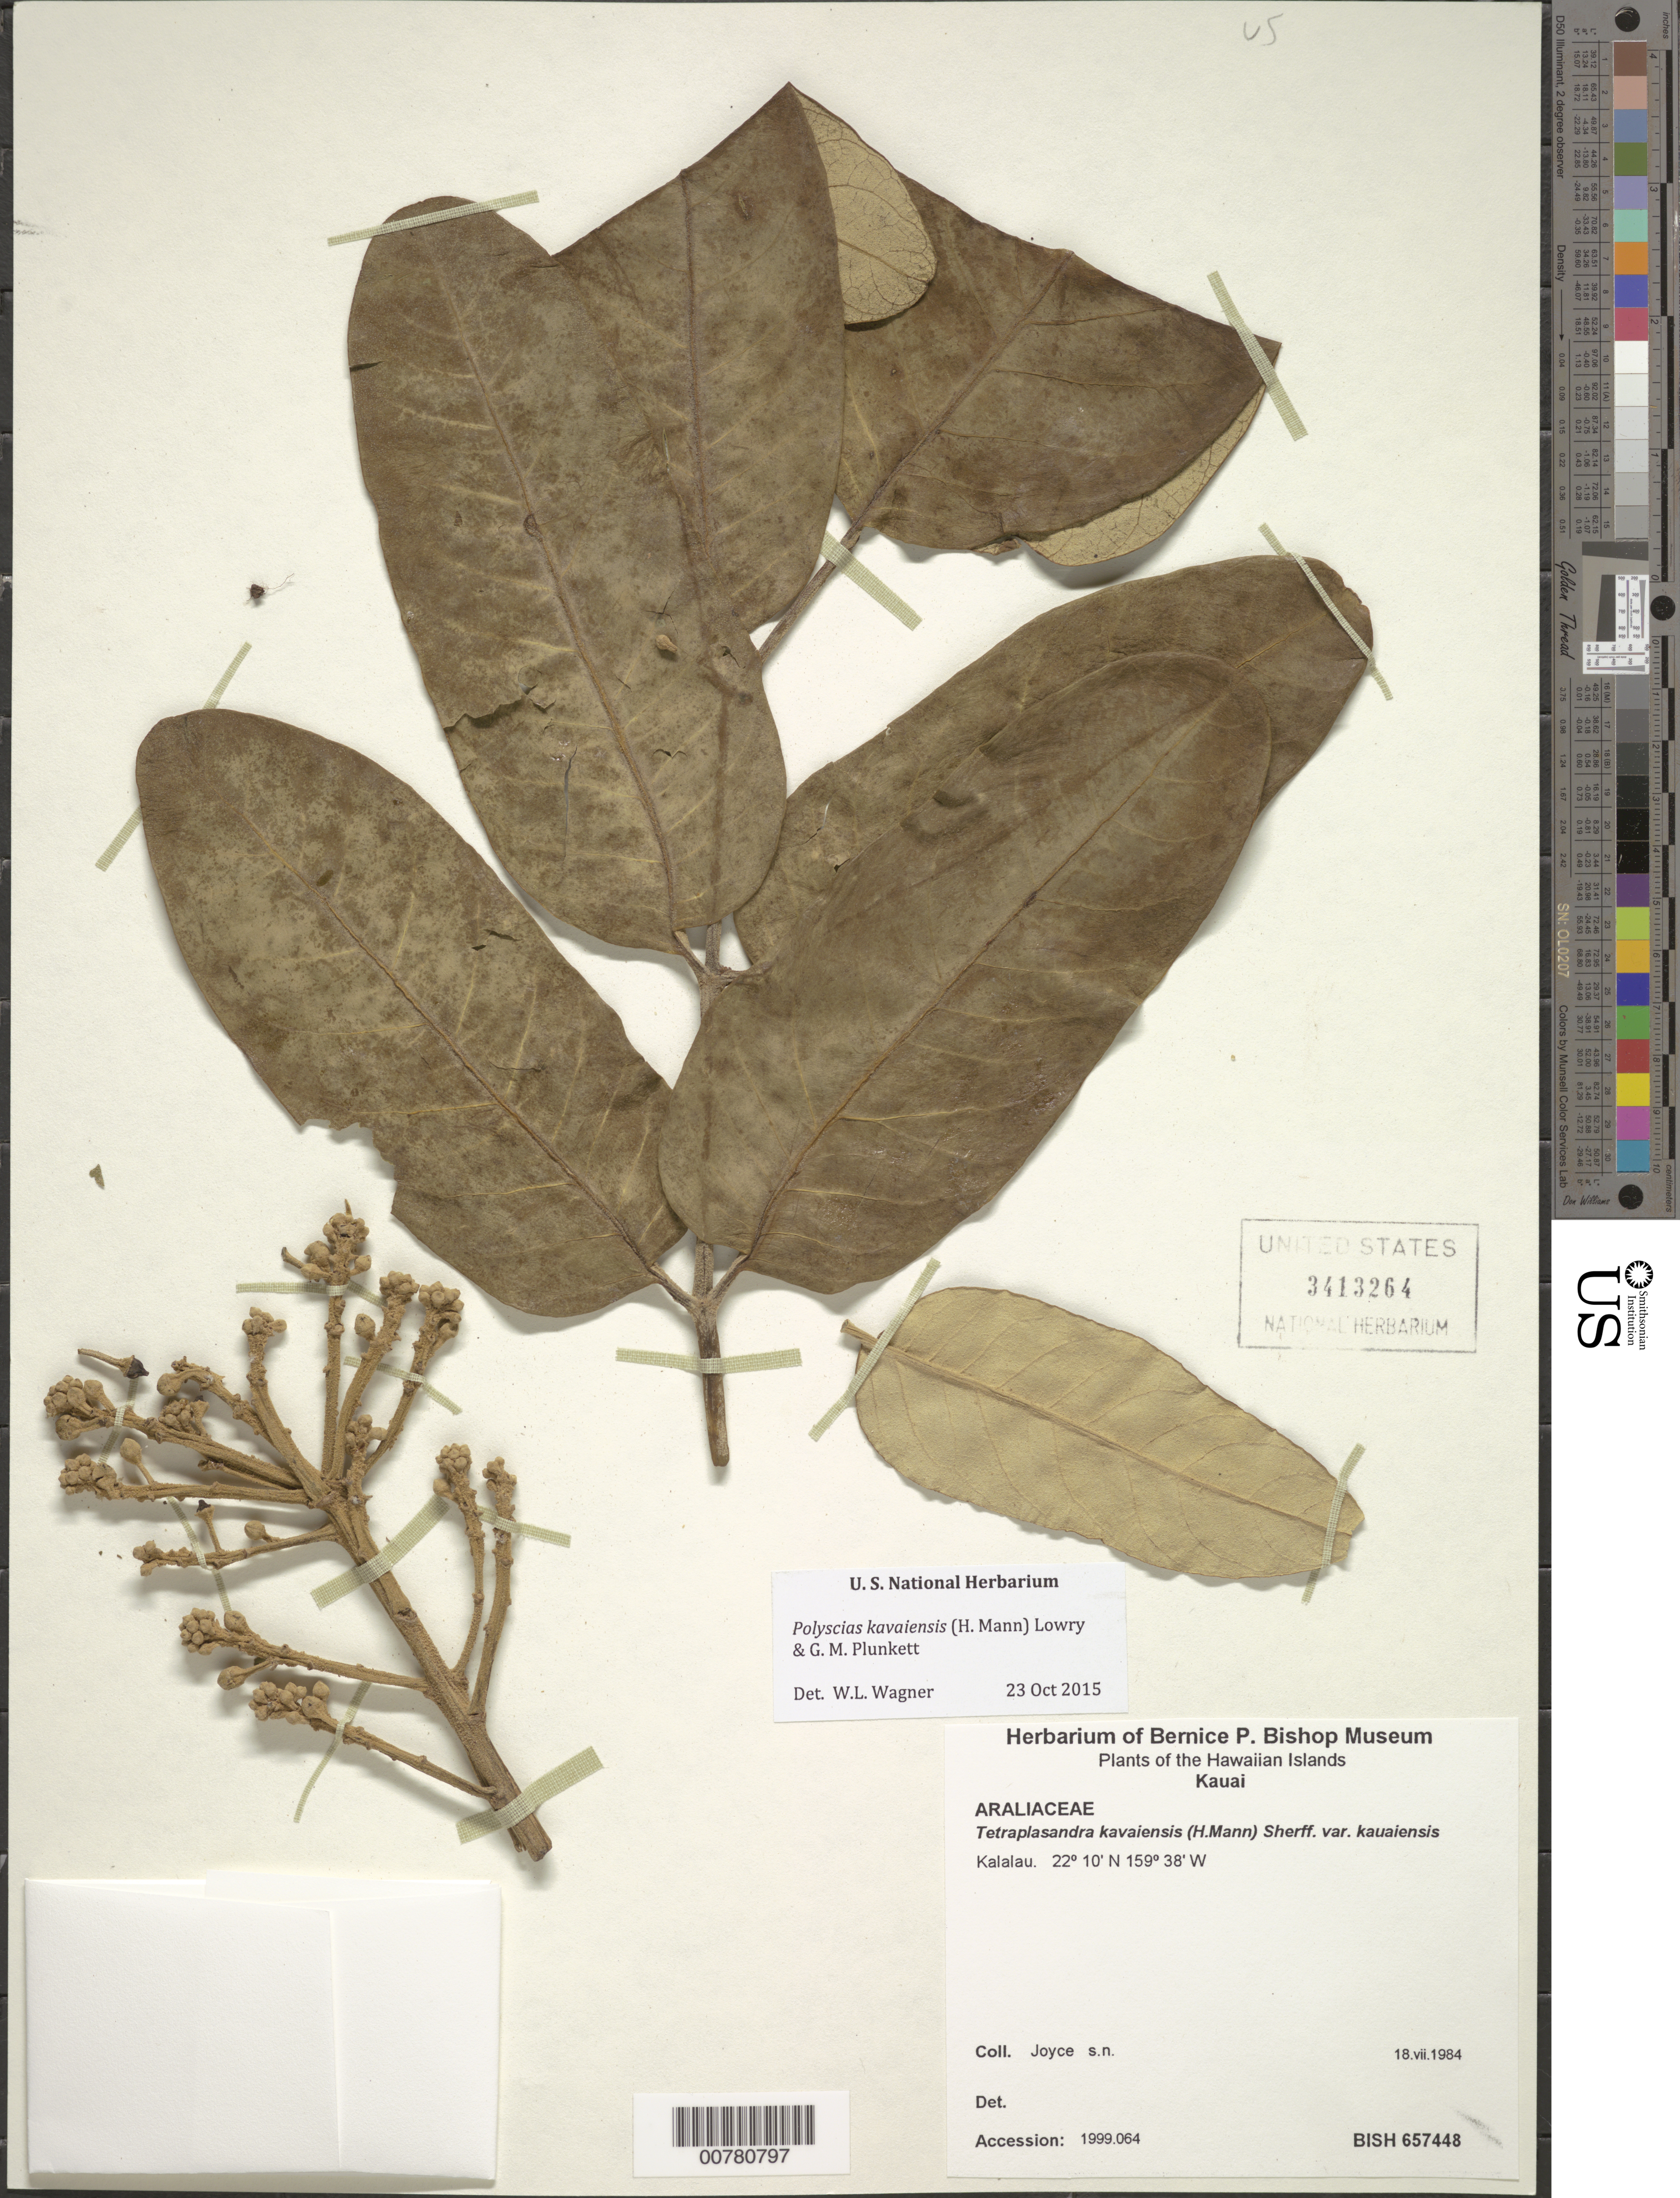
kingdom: Plantae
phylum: Tracheophyta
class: Magnoliopsida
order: Apiales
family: Araliaceae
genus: Polyscias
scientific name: Polyscias kavaiensis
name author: (H. Mann) Lowry & G. M. Plunkett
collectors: Joyce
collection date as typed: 18 Jul 1984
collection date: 1984-07-18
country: United States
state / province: Hawaii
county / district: Kauai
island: Kaua'i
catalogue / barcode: US 3413264